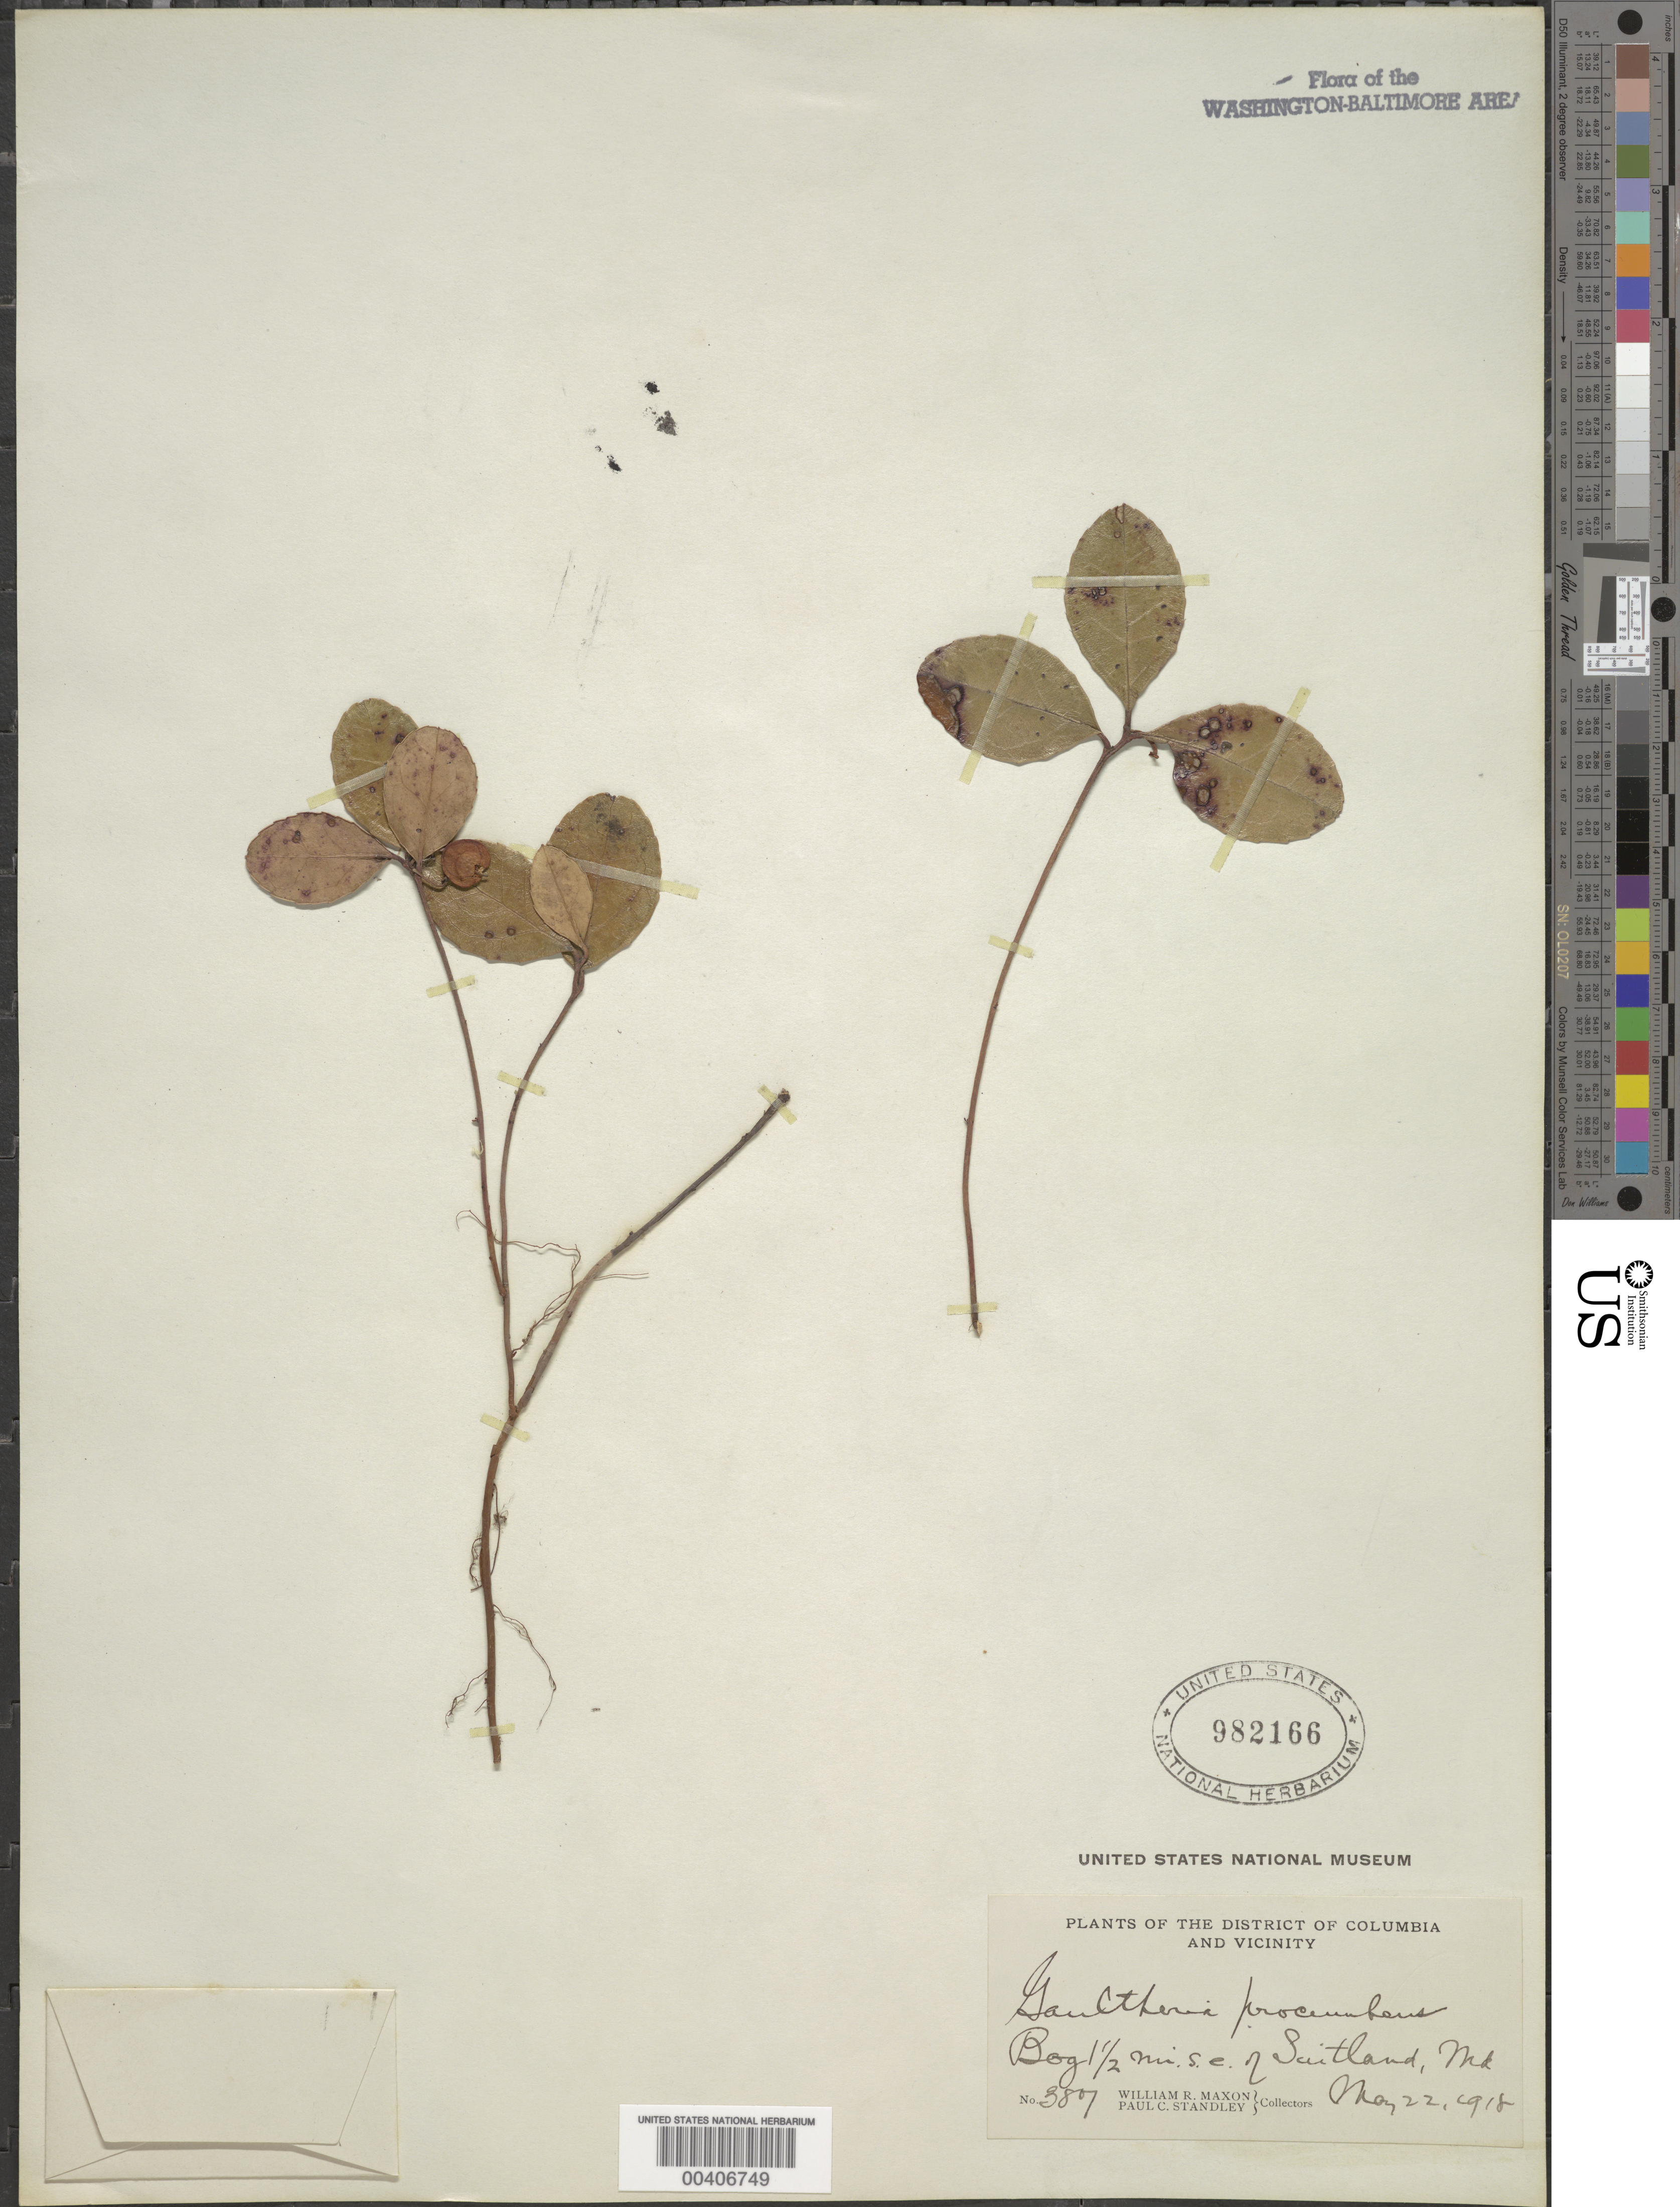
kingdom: Plantae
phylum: Tracheophyta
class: Magnoliopsida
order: Ericales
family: Ericaceae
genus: Gaultheria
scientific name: Gaultheria procumbens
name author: L.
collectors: W. R. Maxon & P. C. Standley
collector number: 3807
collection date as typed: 22 May 1918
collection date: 1918-05-22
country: United States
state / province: Maryland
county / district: Prince George's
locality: Southeast of Suitland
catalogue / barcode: US 982166